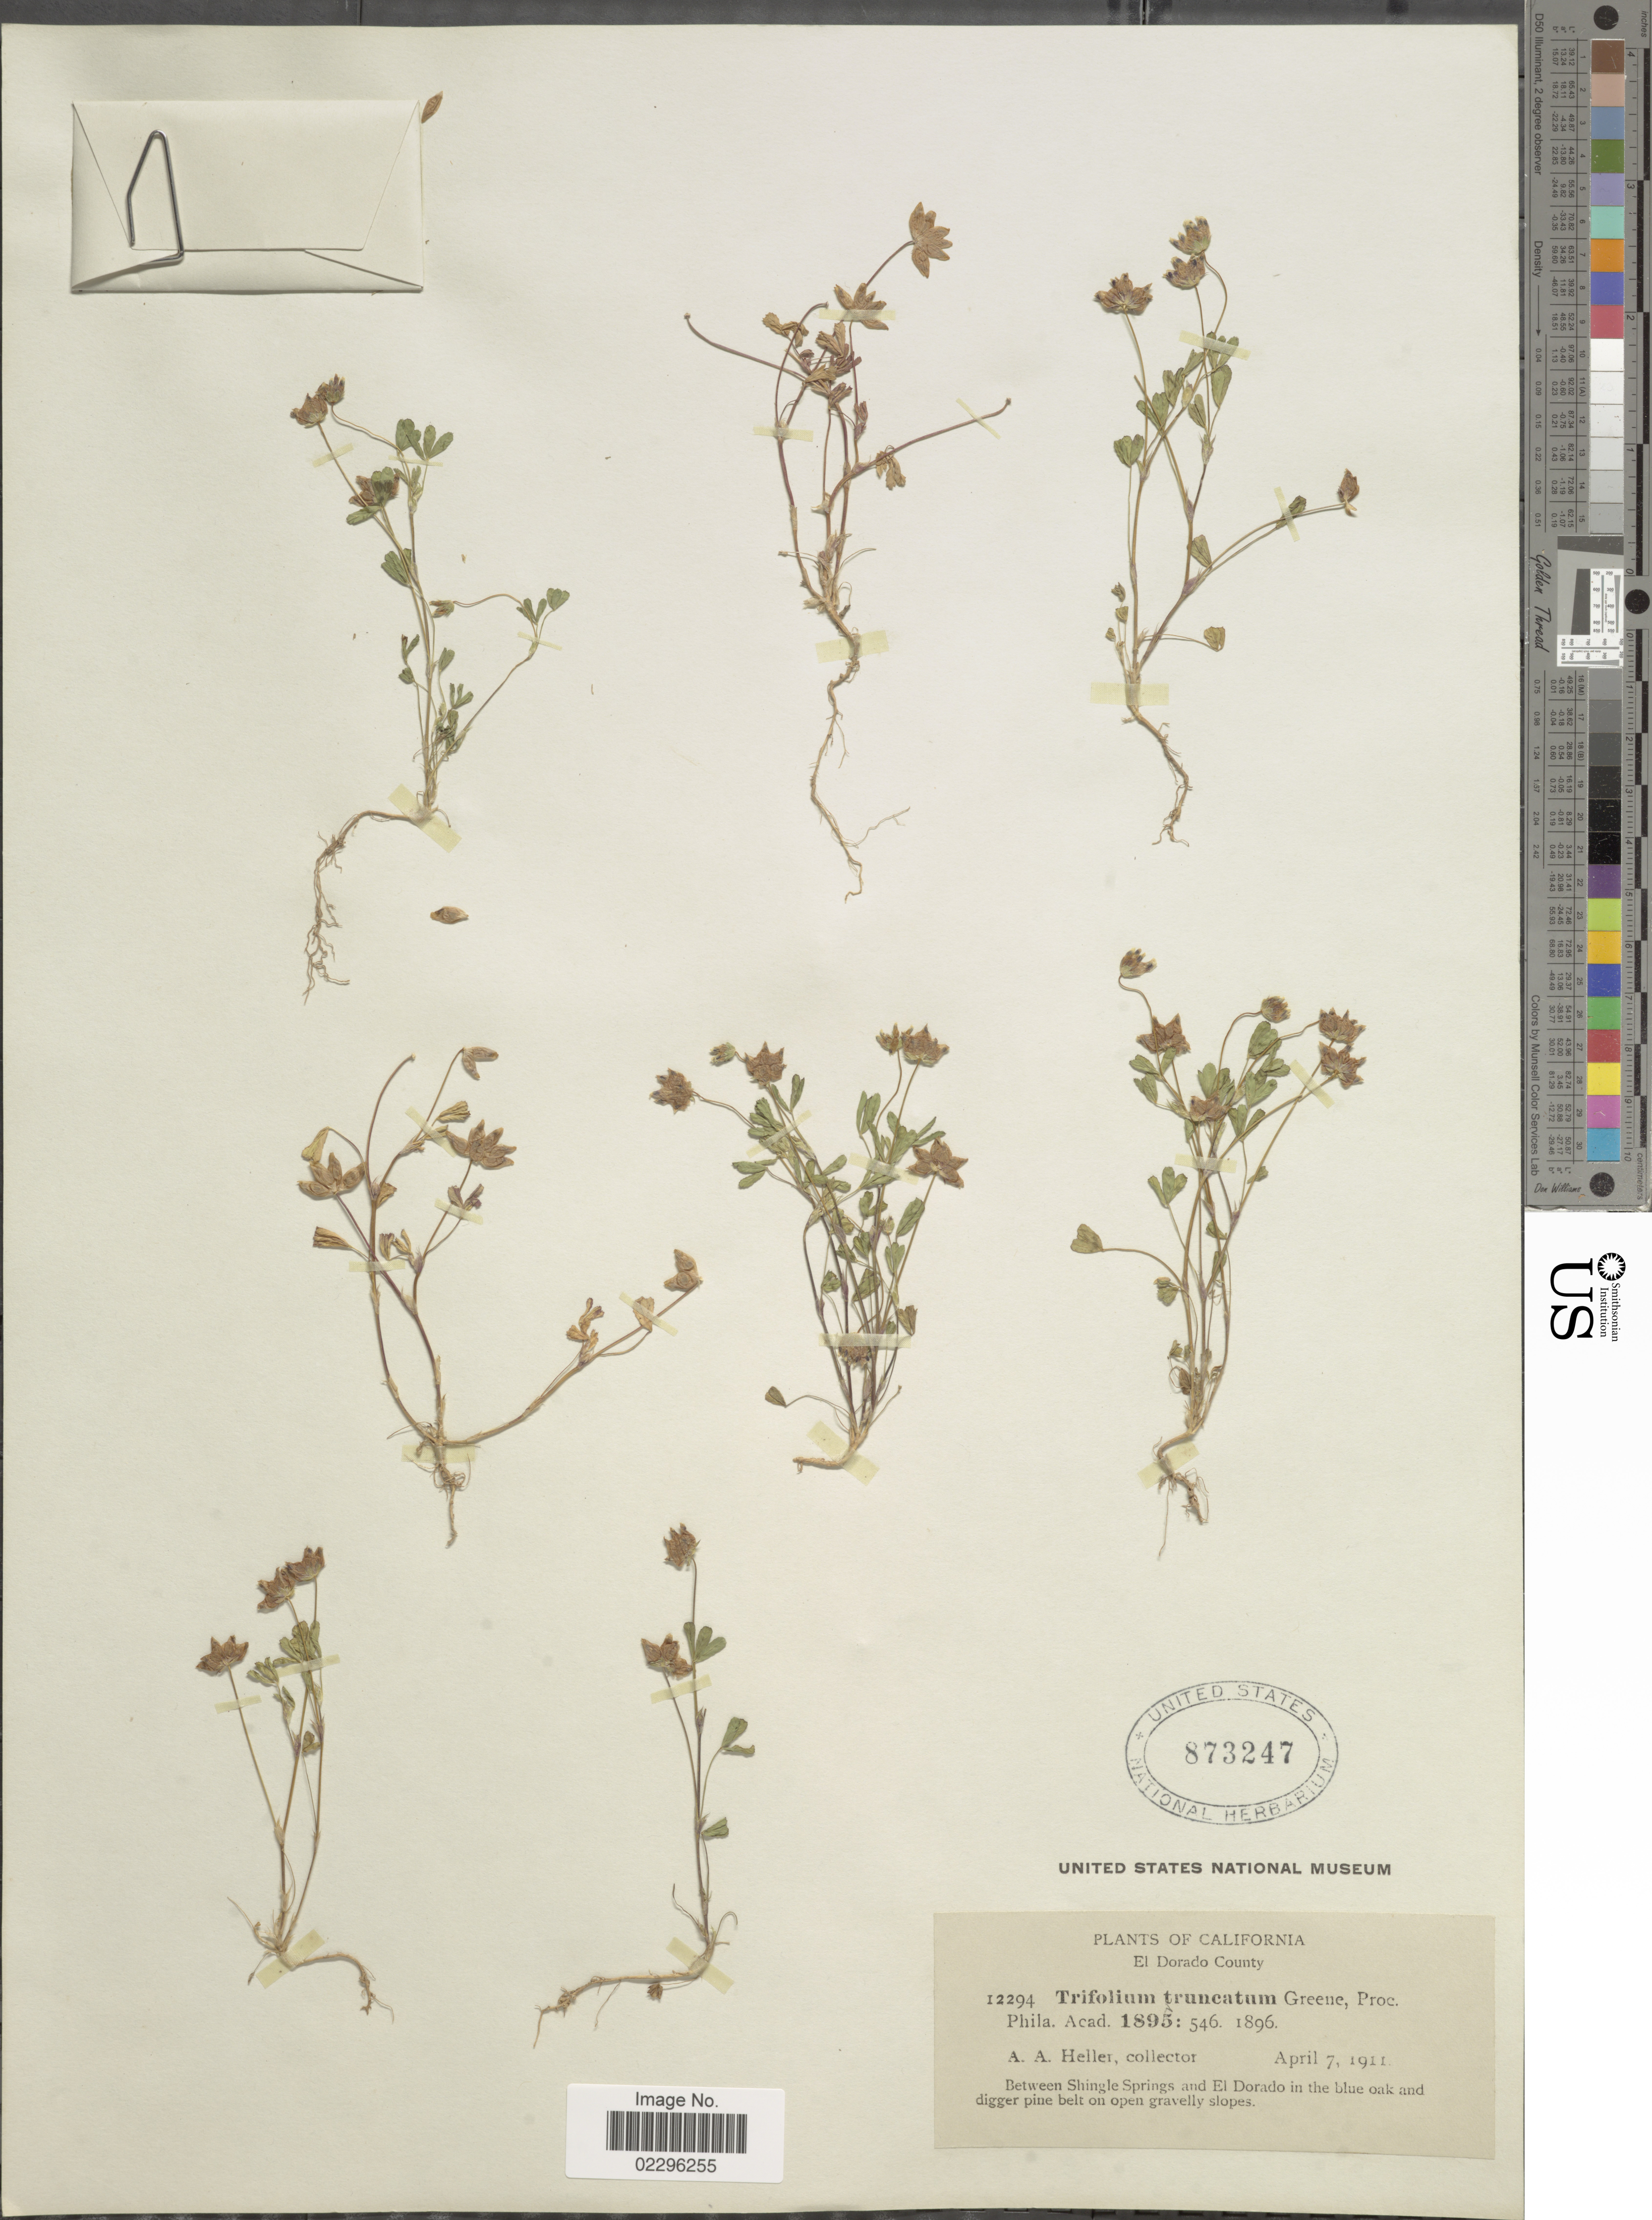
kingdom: Plantae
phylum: Tracheophyta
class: Magnoliopsida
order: Fabales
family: Fabaceae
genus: Trifolium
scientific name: Trifolium depauperatum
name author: Desv.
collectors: A. A. Heller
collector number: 12294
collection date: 1911-04-07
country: United States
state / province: California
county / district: El Dorado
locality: El Dorado County. Between Shingle Springs and El Dorado in the blue oak and digger pine belt.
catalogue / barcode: US 873247